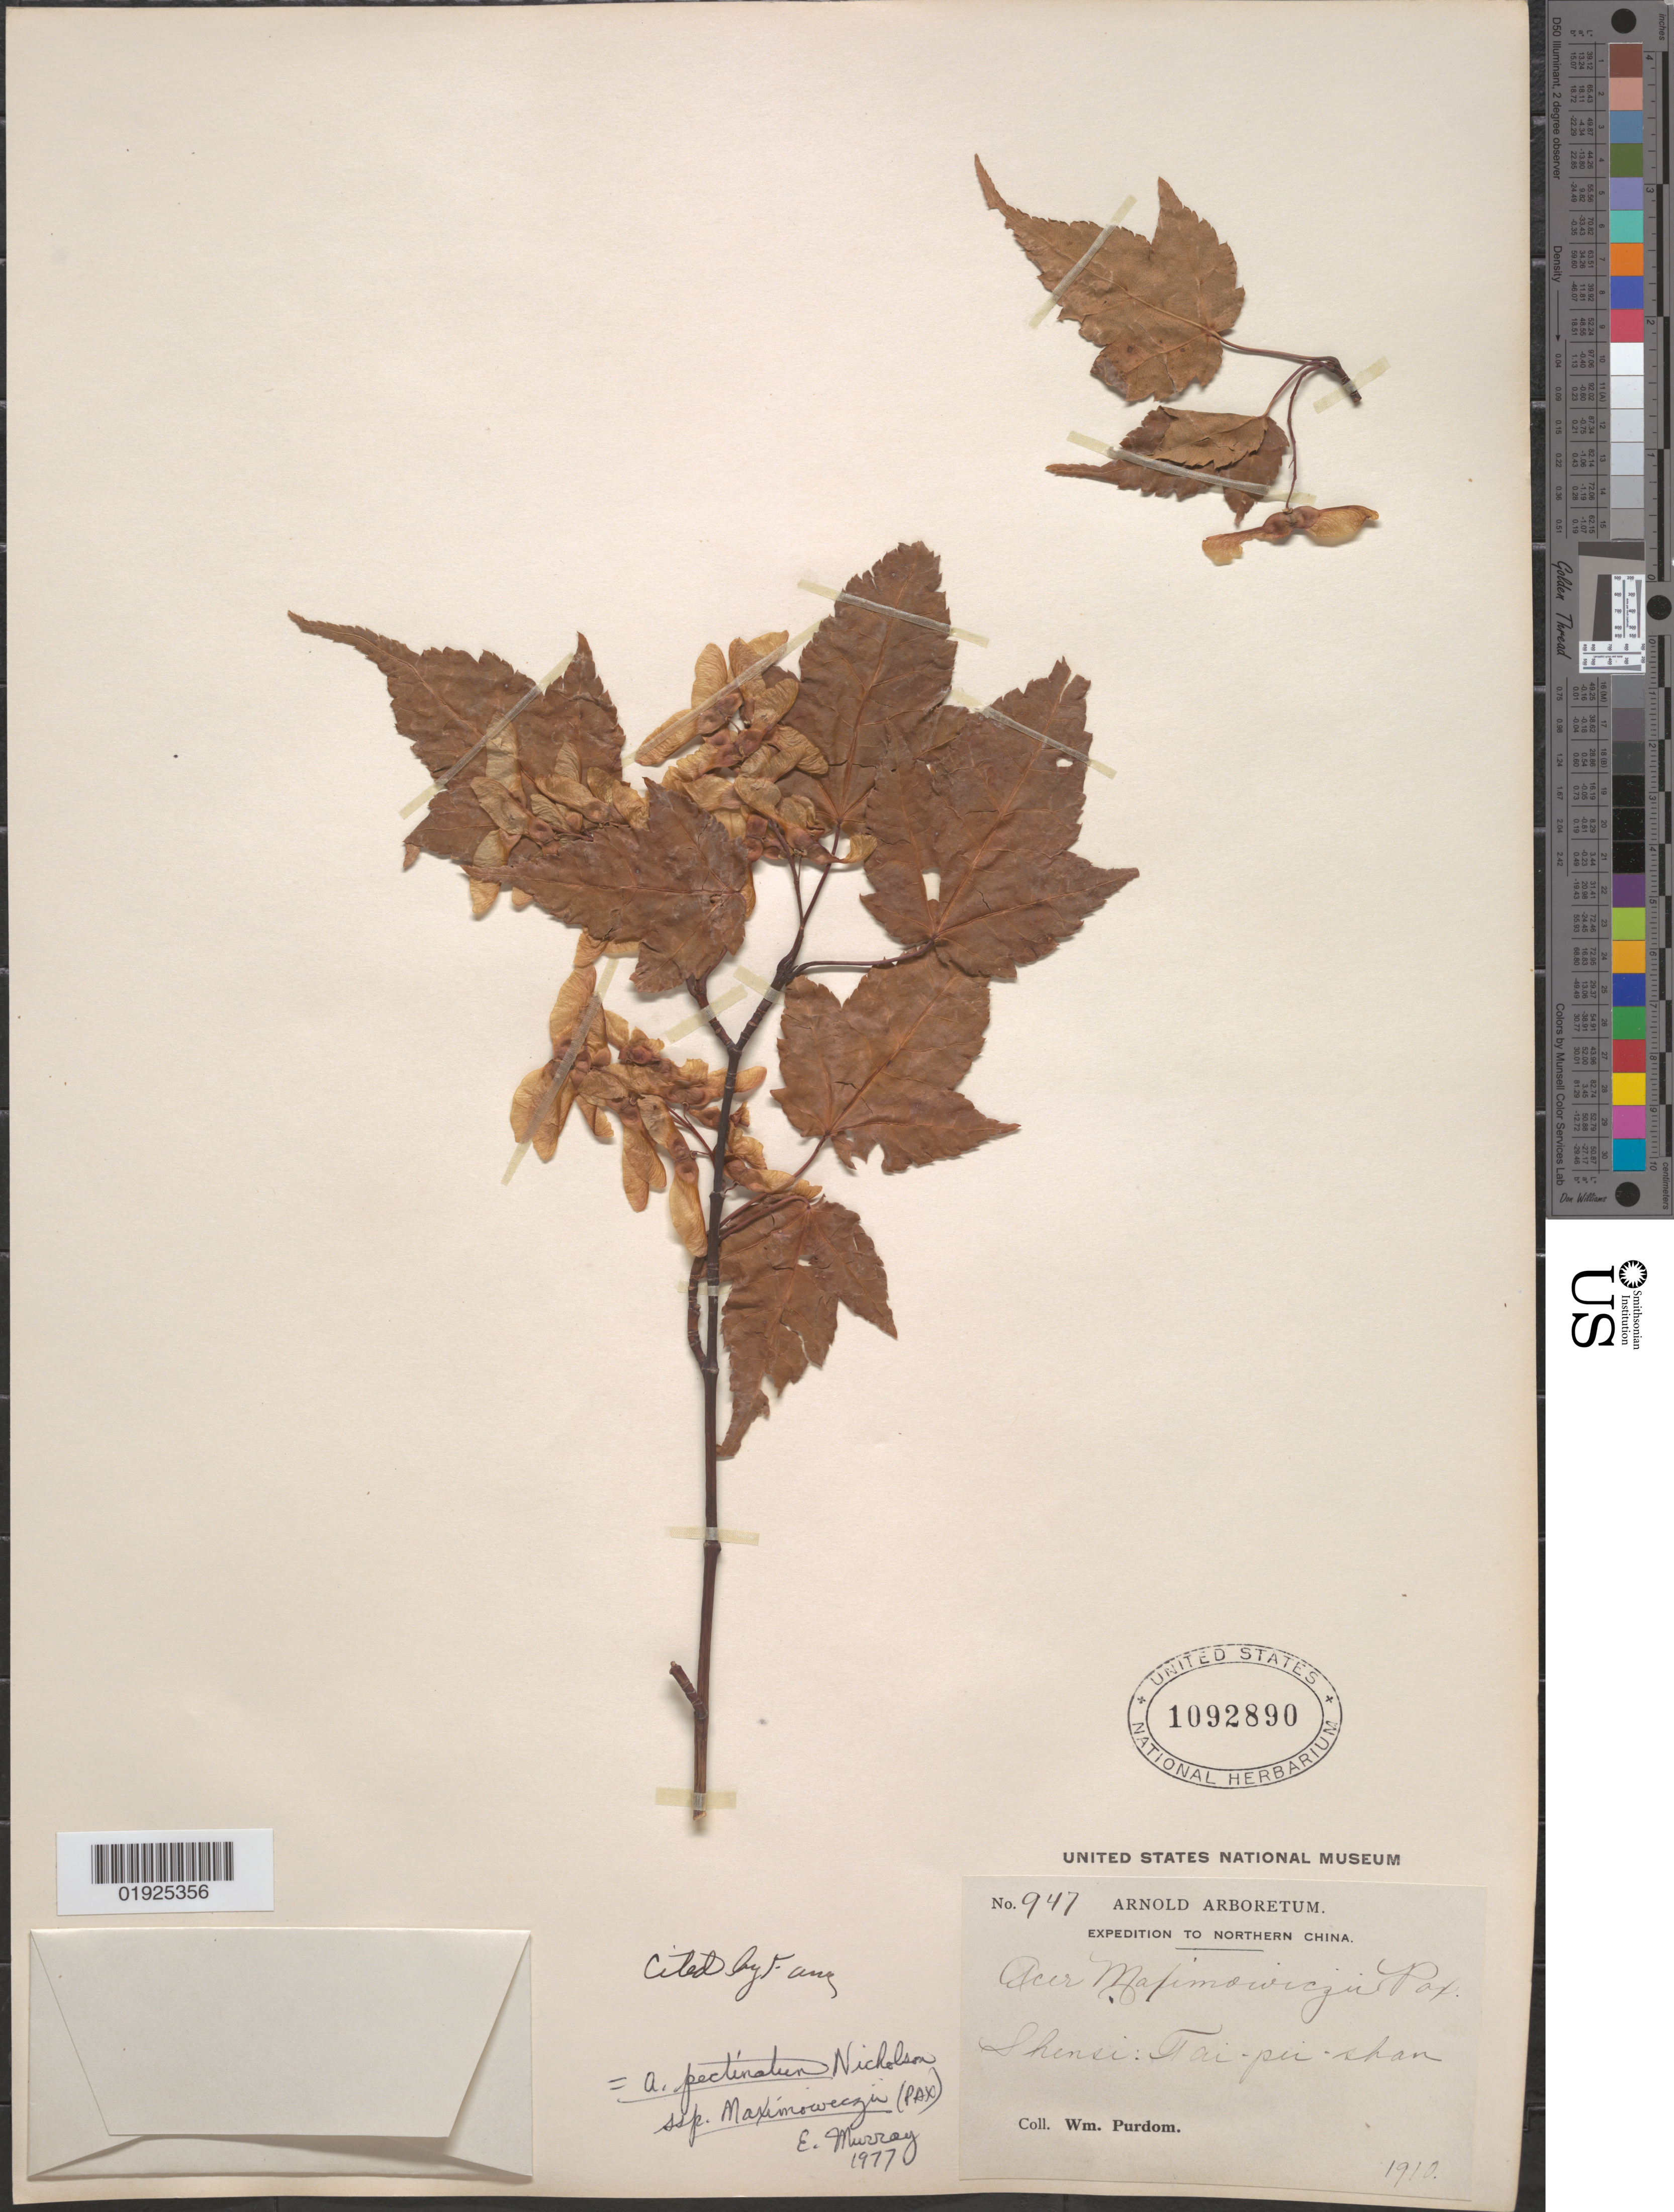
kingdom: Plantae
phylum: Tracheophyta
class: Magnoliopsida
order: Sapindales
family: Sapindaceae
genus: Acer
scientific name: Acer pectinatum subsp. maximowiczii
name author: (Pax) A.E. Murray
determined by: Murray, Edward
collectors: W. Purdom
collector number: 947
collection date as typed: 1910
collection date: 1910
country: China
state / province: Shaanxi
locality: Shensi [Shaanxi]: Tai-pei-shan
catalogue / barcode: US 1092890